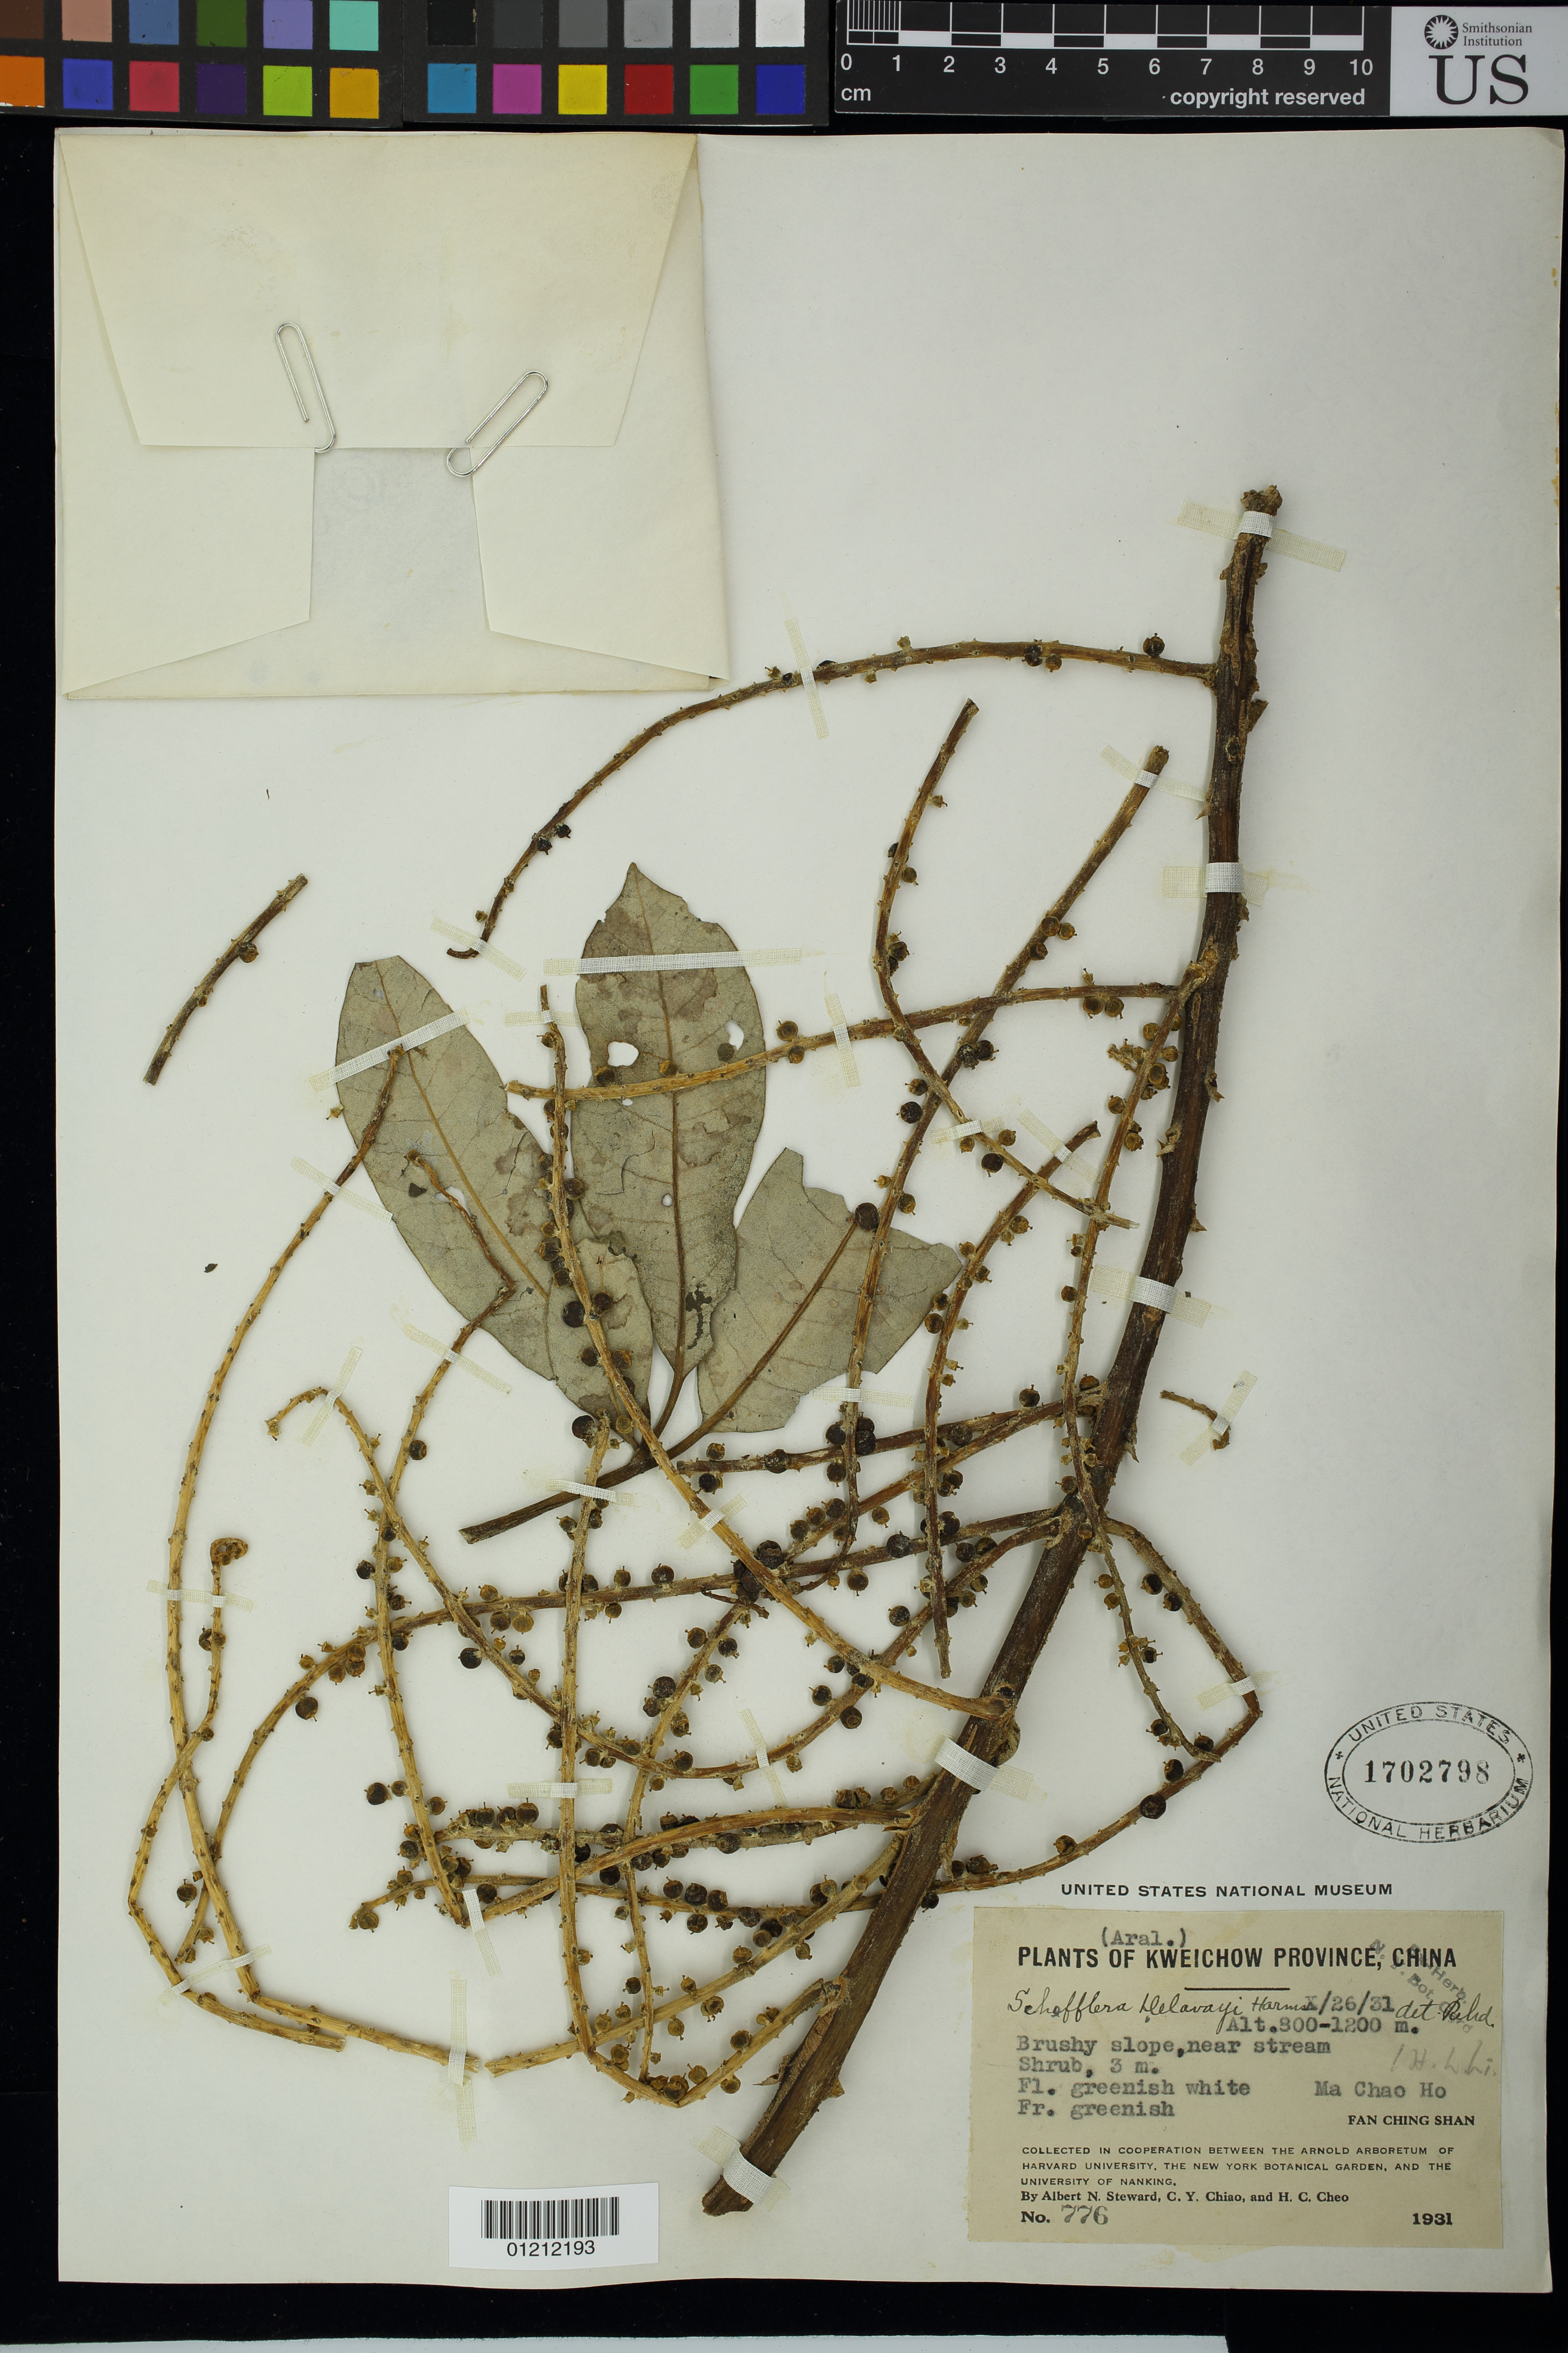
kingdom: Plantae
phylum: Tracheophyta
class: Magnoliopsida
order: Apiales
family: Araliaceae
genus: Schefflera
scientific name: Schefflera delavayi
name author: (Franch.) Harms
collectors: A. N. Steward, C. Y. Chiao & H. Cheo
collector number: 776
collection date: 1931-10-26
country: China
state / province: Guizhou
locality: Fan Ching Shan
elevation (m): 800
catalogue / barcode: US 1702798